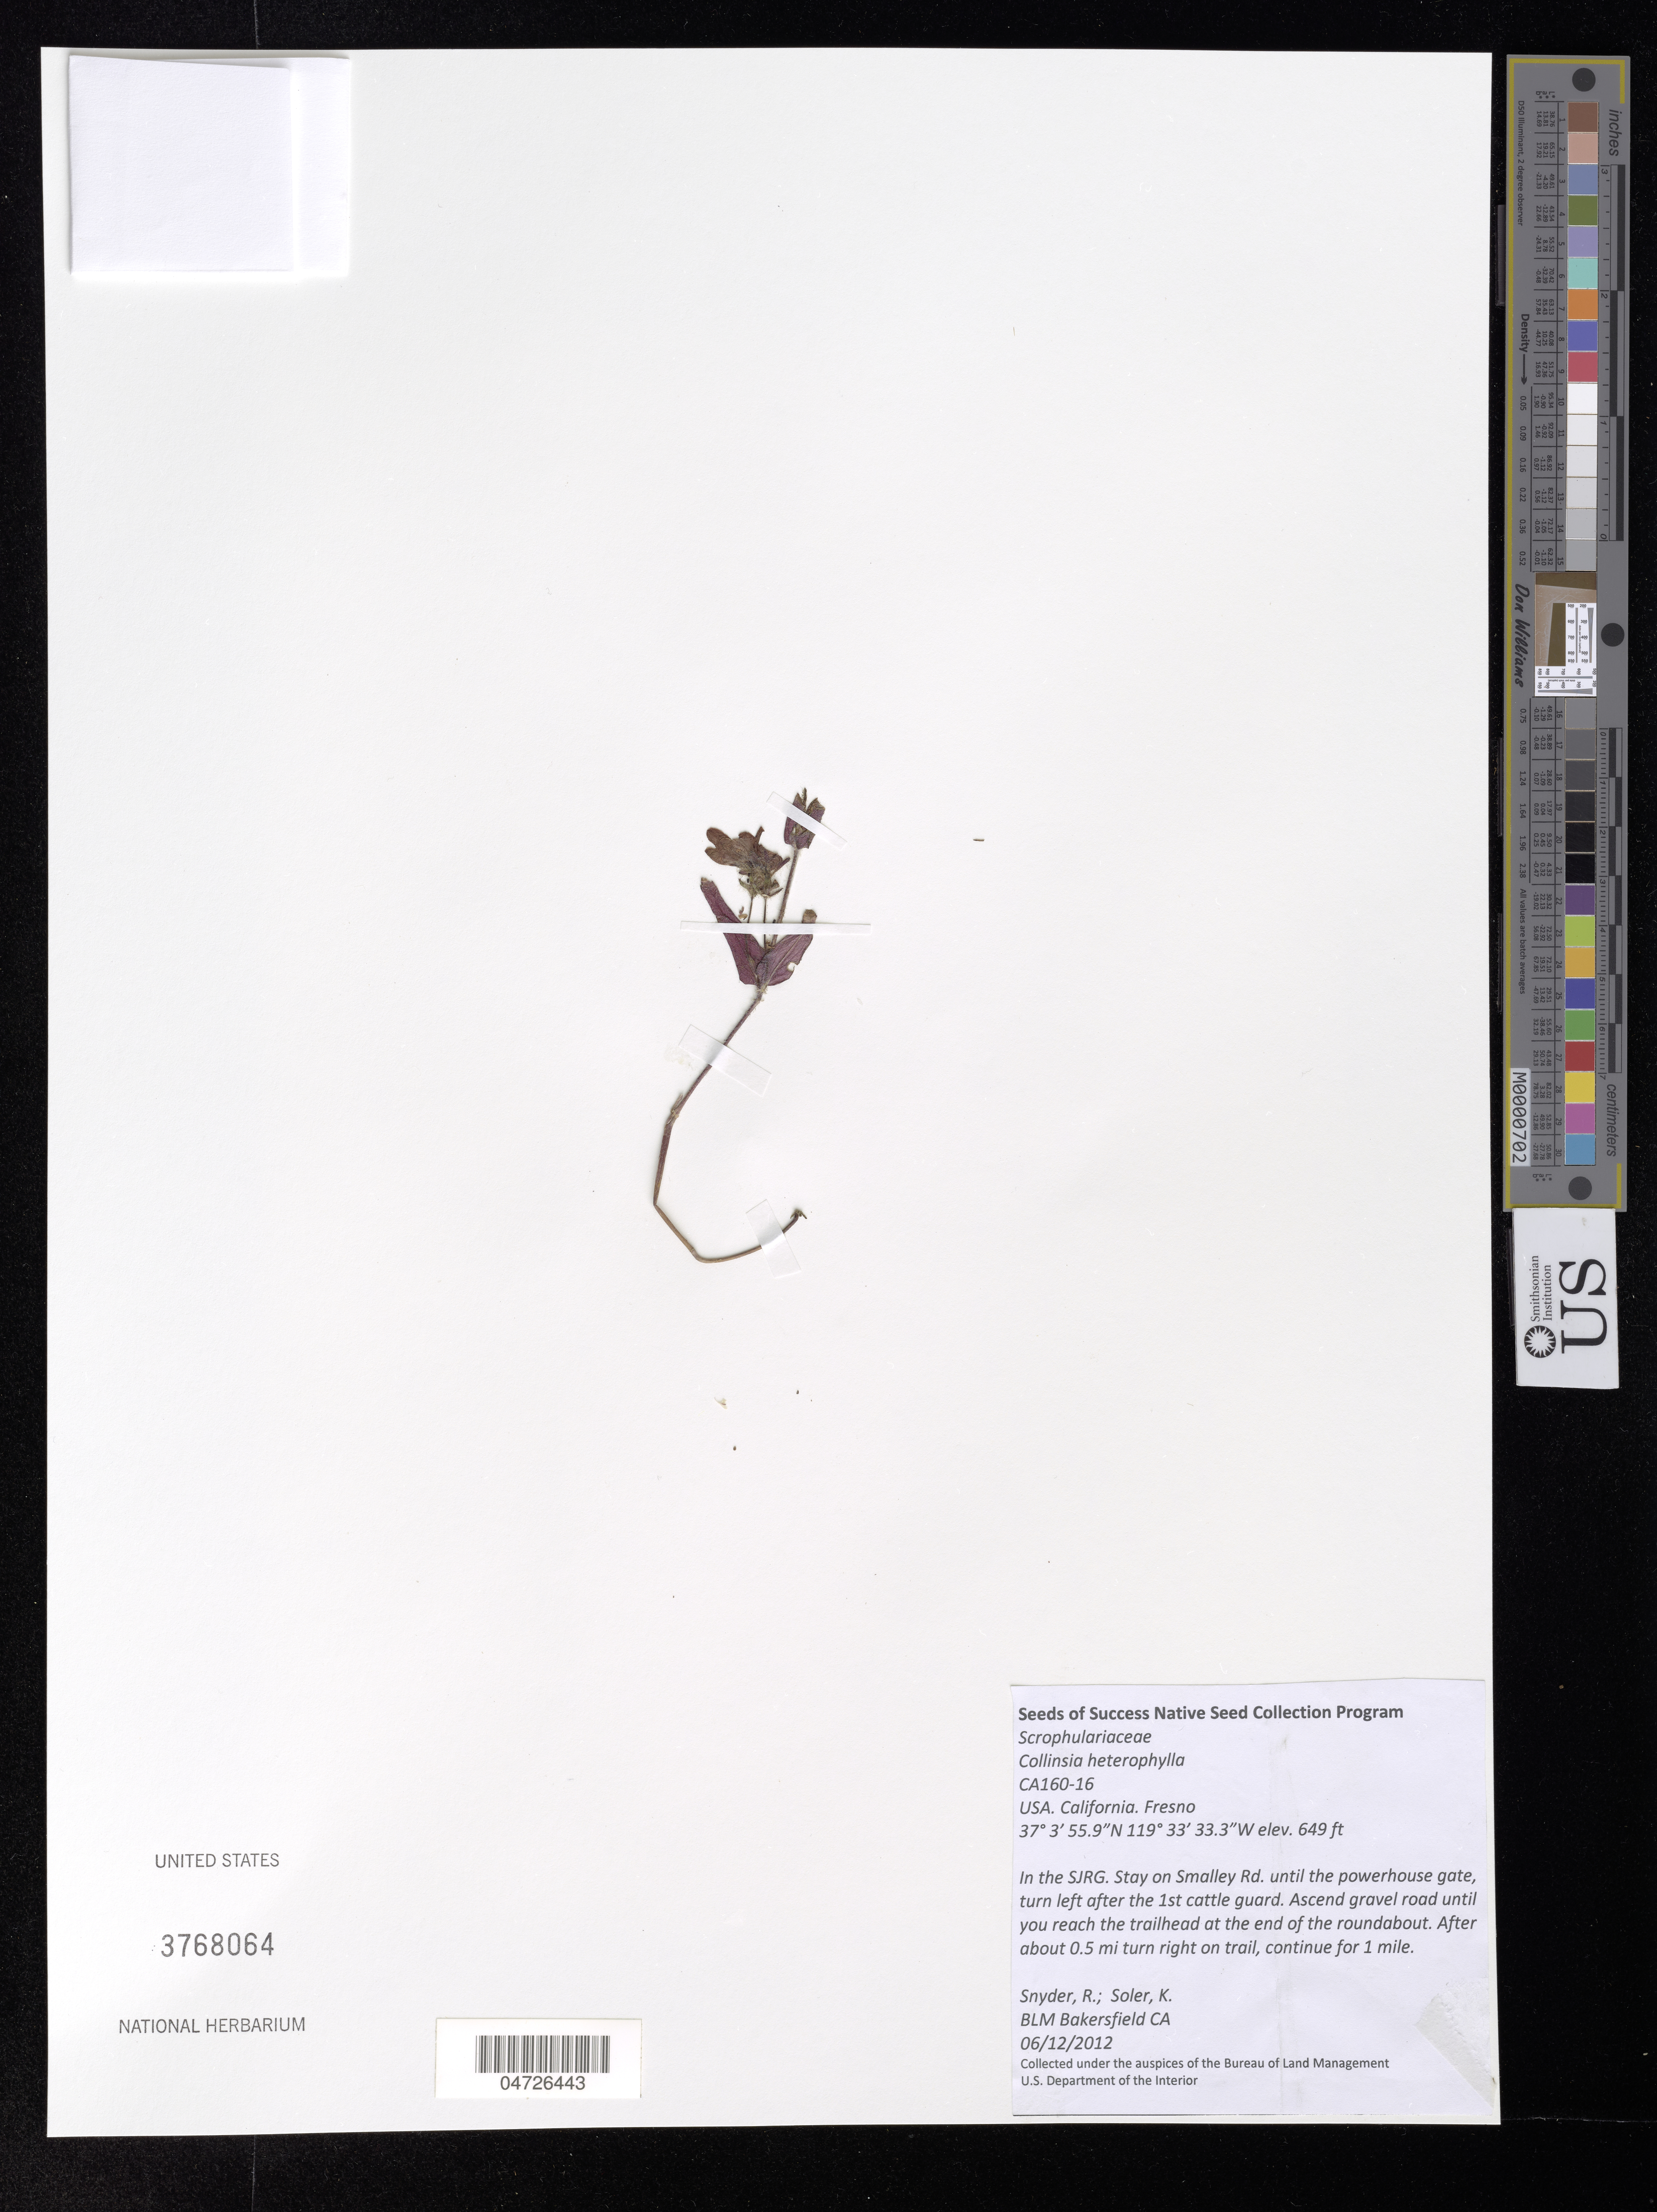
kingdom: Plantae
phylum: Tracheophyta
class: Magnoliopsida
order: Lamiales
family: Plantaginaceae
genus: Collinsia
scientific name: Collinsia heterophylla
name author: Buist ex Graham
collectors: R. Snyder & K. Soler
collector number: CA160-16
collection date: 2012-12-06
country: United States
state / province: California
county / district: Fresno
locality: Fresno. In the SJRG. Stay on Smalley Rd. until the powerhouse gate, turn left after the 1st cattle guard. Ascend gravel road until you reach the trailhead at the end of the roundabout. After about 0.5 mi turn right on trail, continue for 1 mile.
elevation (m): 198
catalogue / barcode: US 3768064